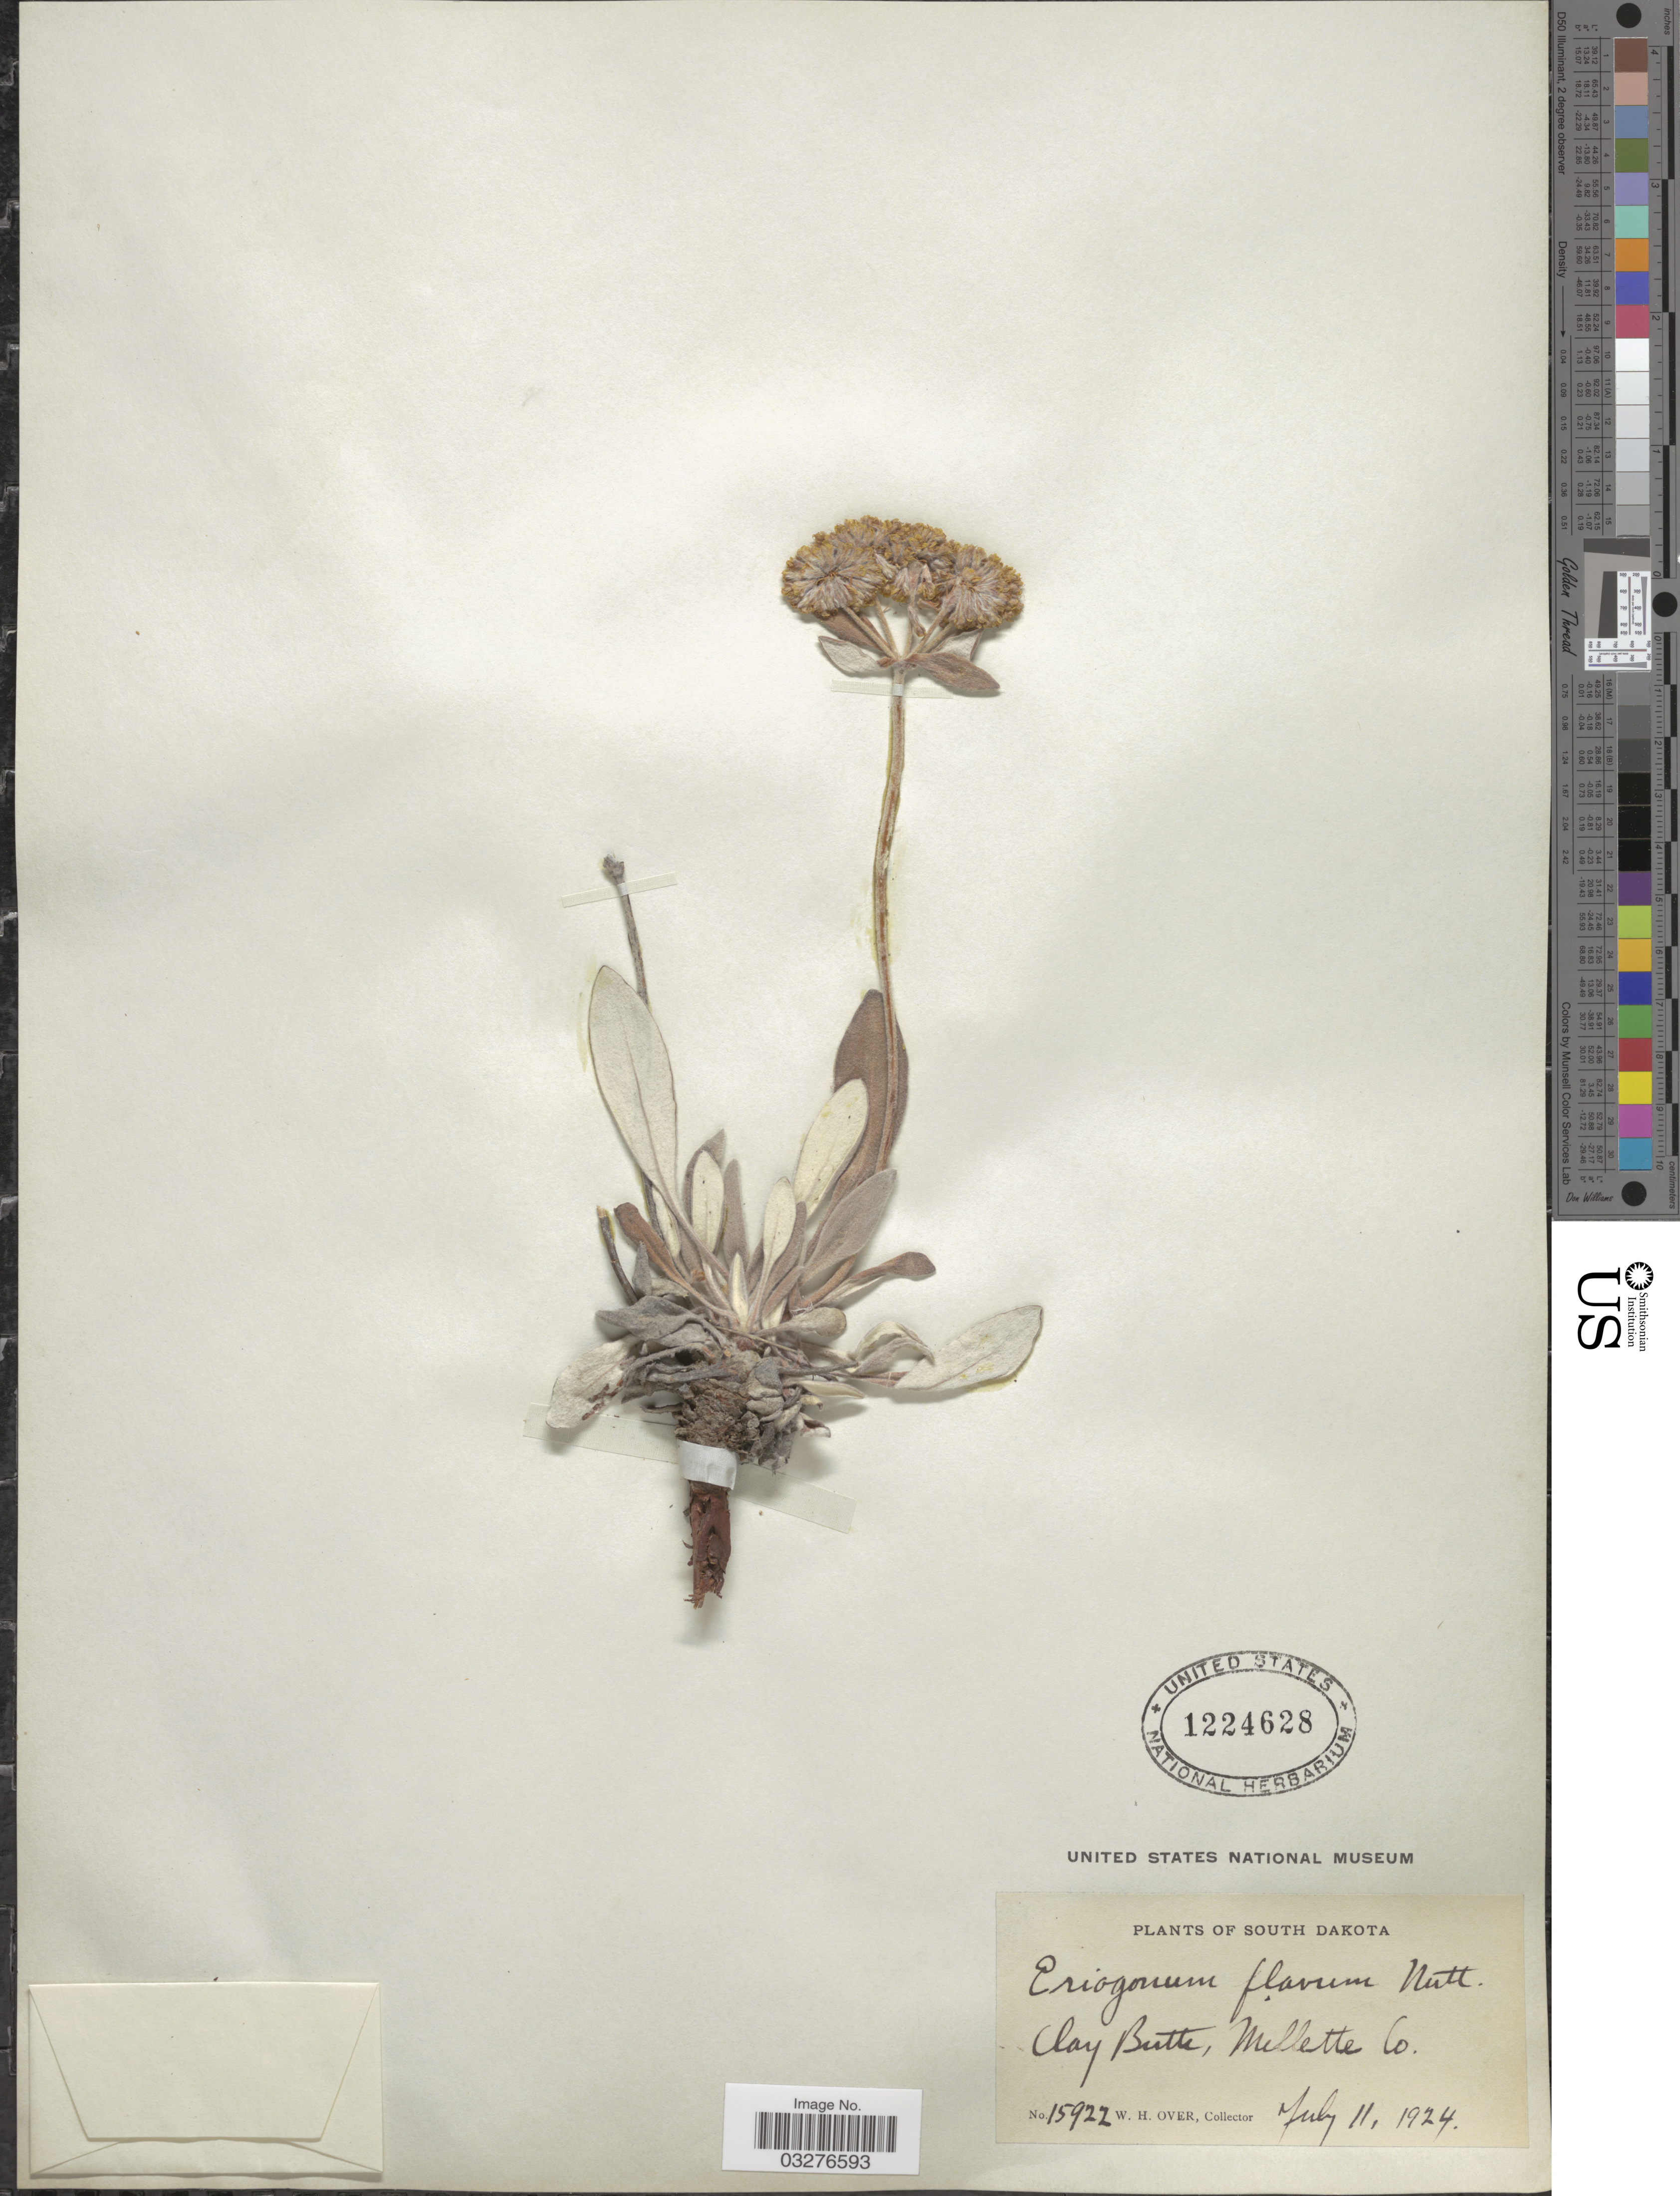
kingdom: Plantae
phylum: Tracheophyta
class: Magnoliopsida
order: Caryophyllales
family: Polygonaceae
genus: Eriogonum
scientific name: Eriogonum flavum var. flavum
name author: Nutt. ex Benth.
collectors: W. Over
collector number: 15922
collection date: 1924-07-11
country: United States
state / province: South Dakota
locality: Clay Butte, Mellette Co.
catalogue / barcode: US 1224628